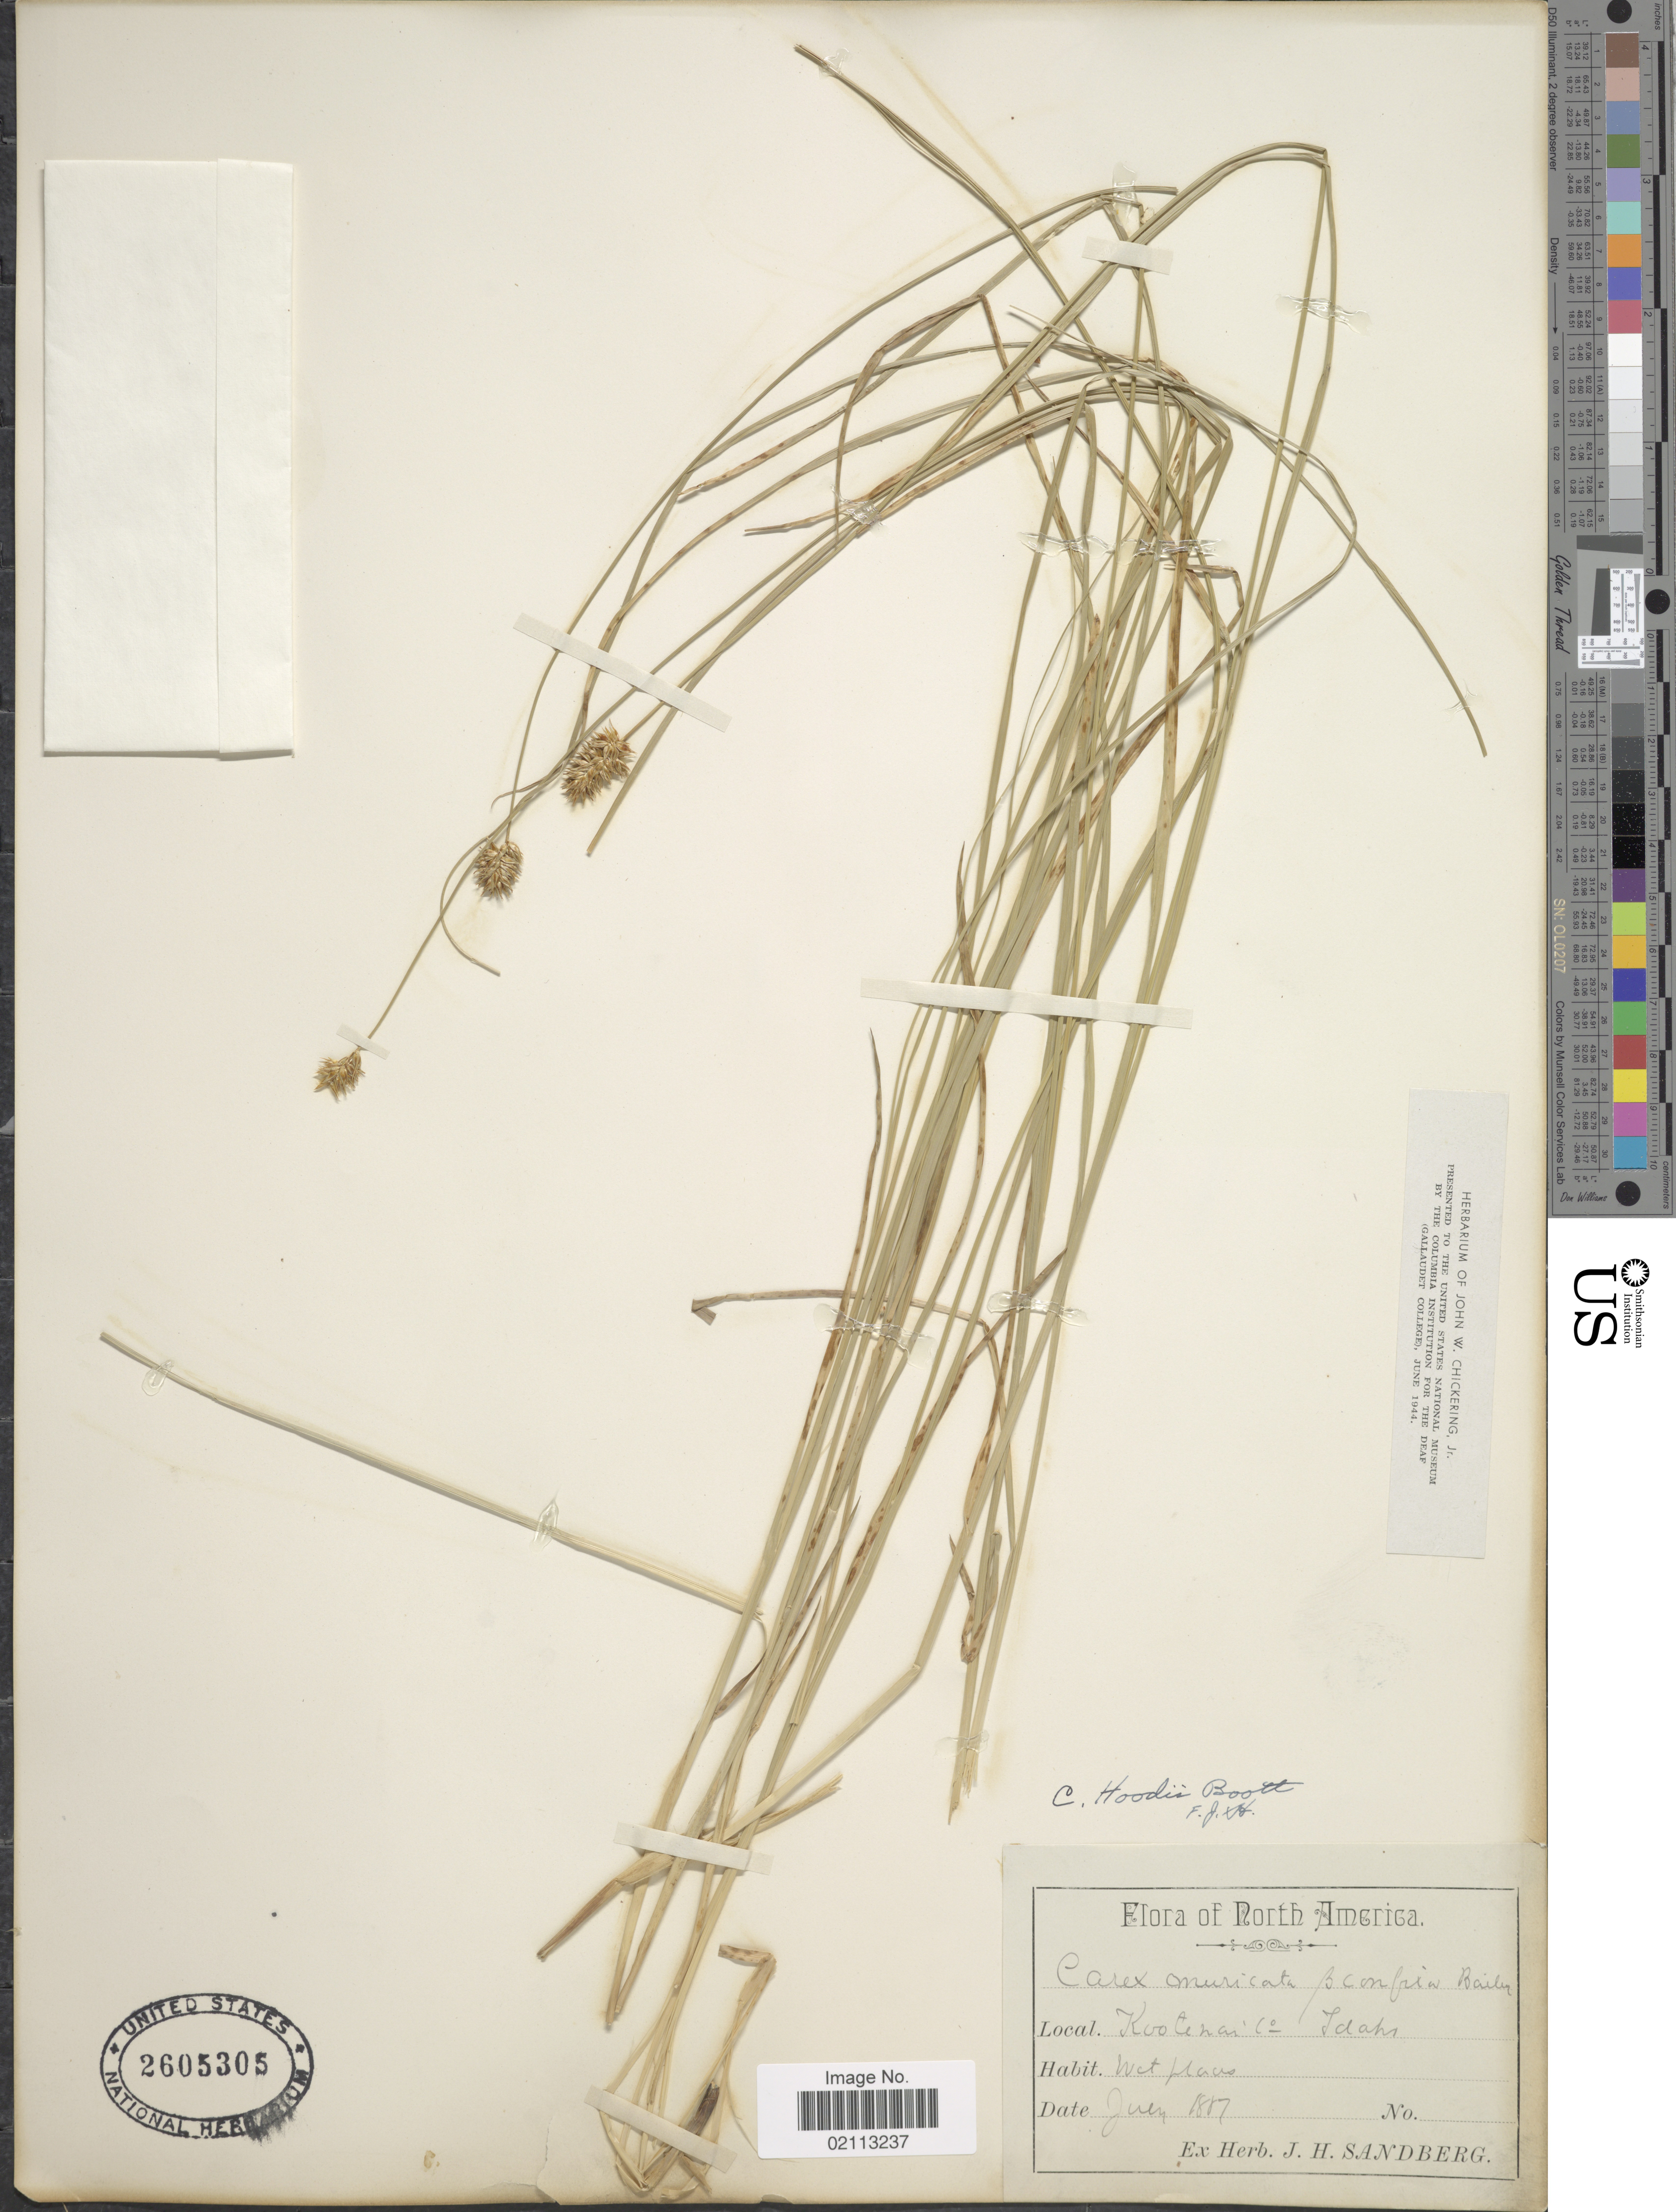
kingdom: Plantae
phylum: Tracheophyta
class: Liliopsida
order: Poales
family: Cyperaceae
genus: Carex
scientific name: Carex hoodii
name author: Boott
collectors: ex. herb. J. H. Sandberg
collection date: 1887-06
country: United States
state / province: Idaho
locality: Kootenai Co.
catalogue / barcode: US 2605305